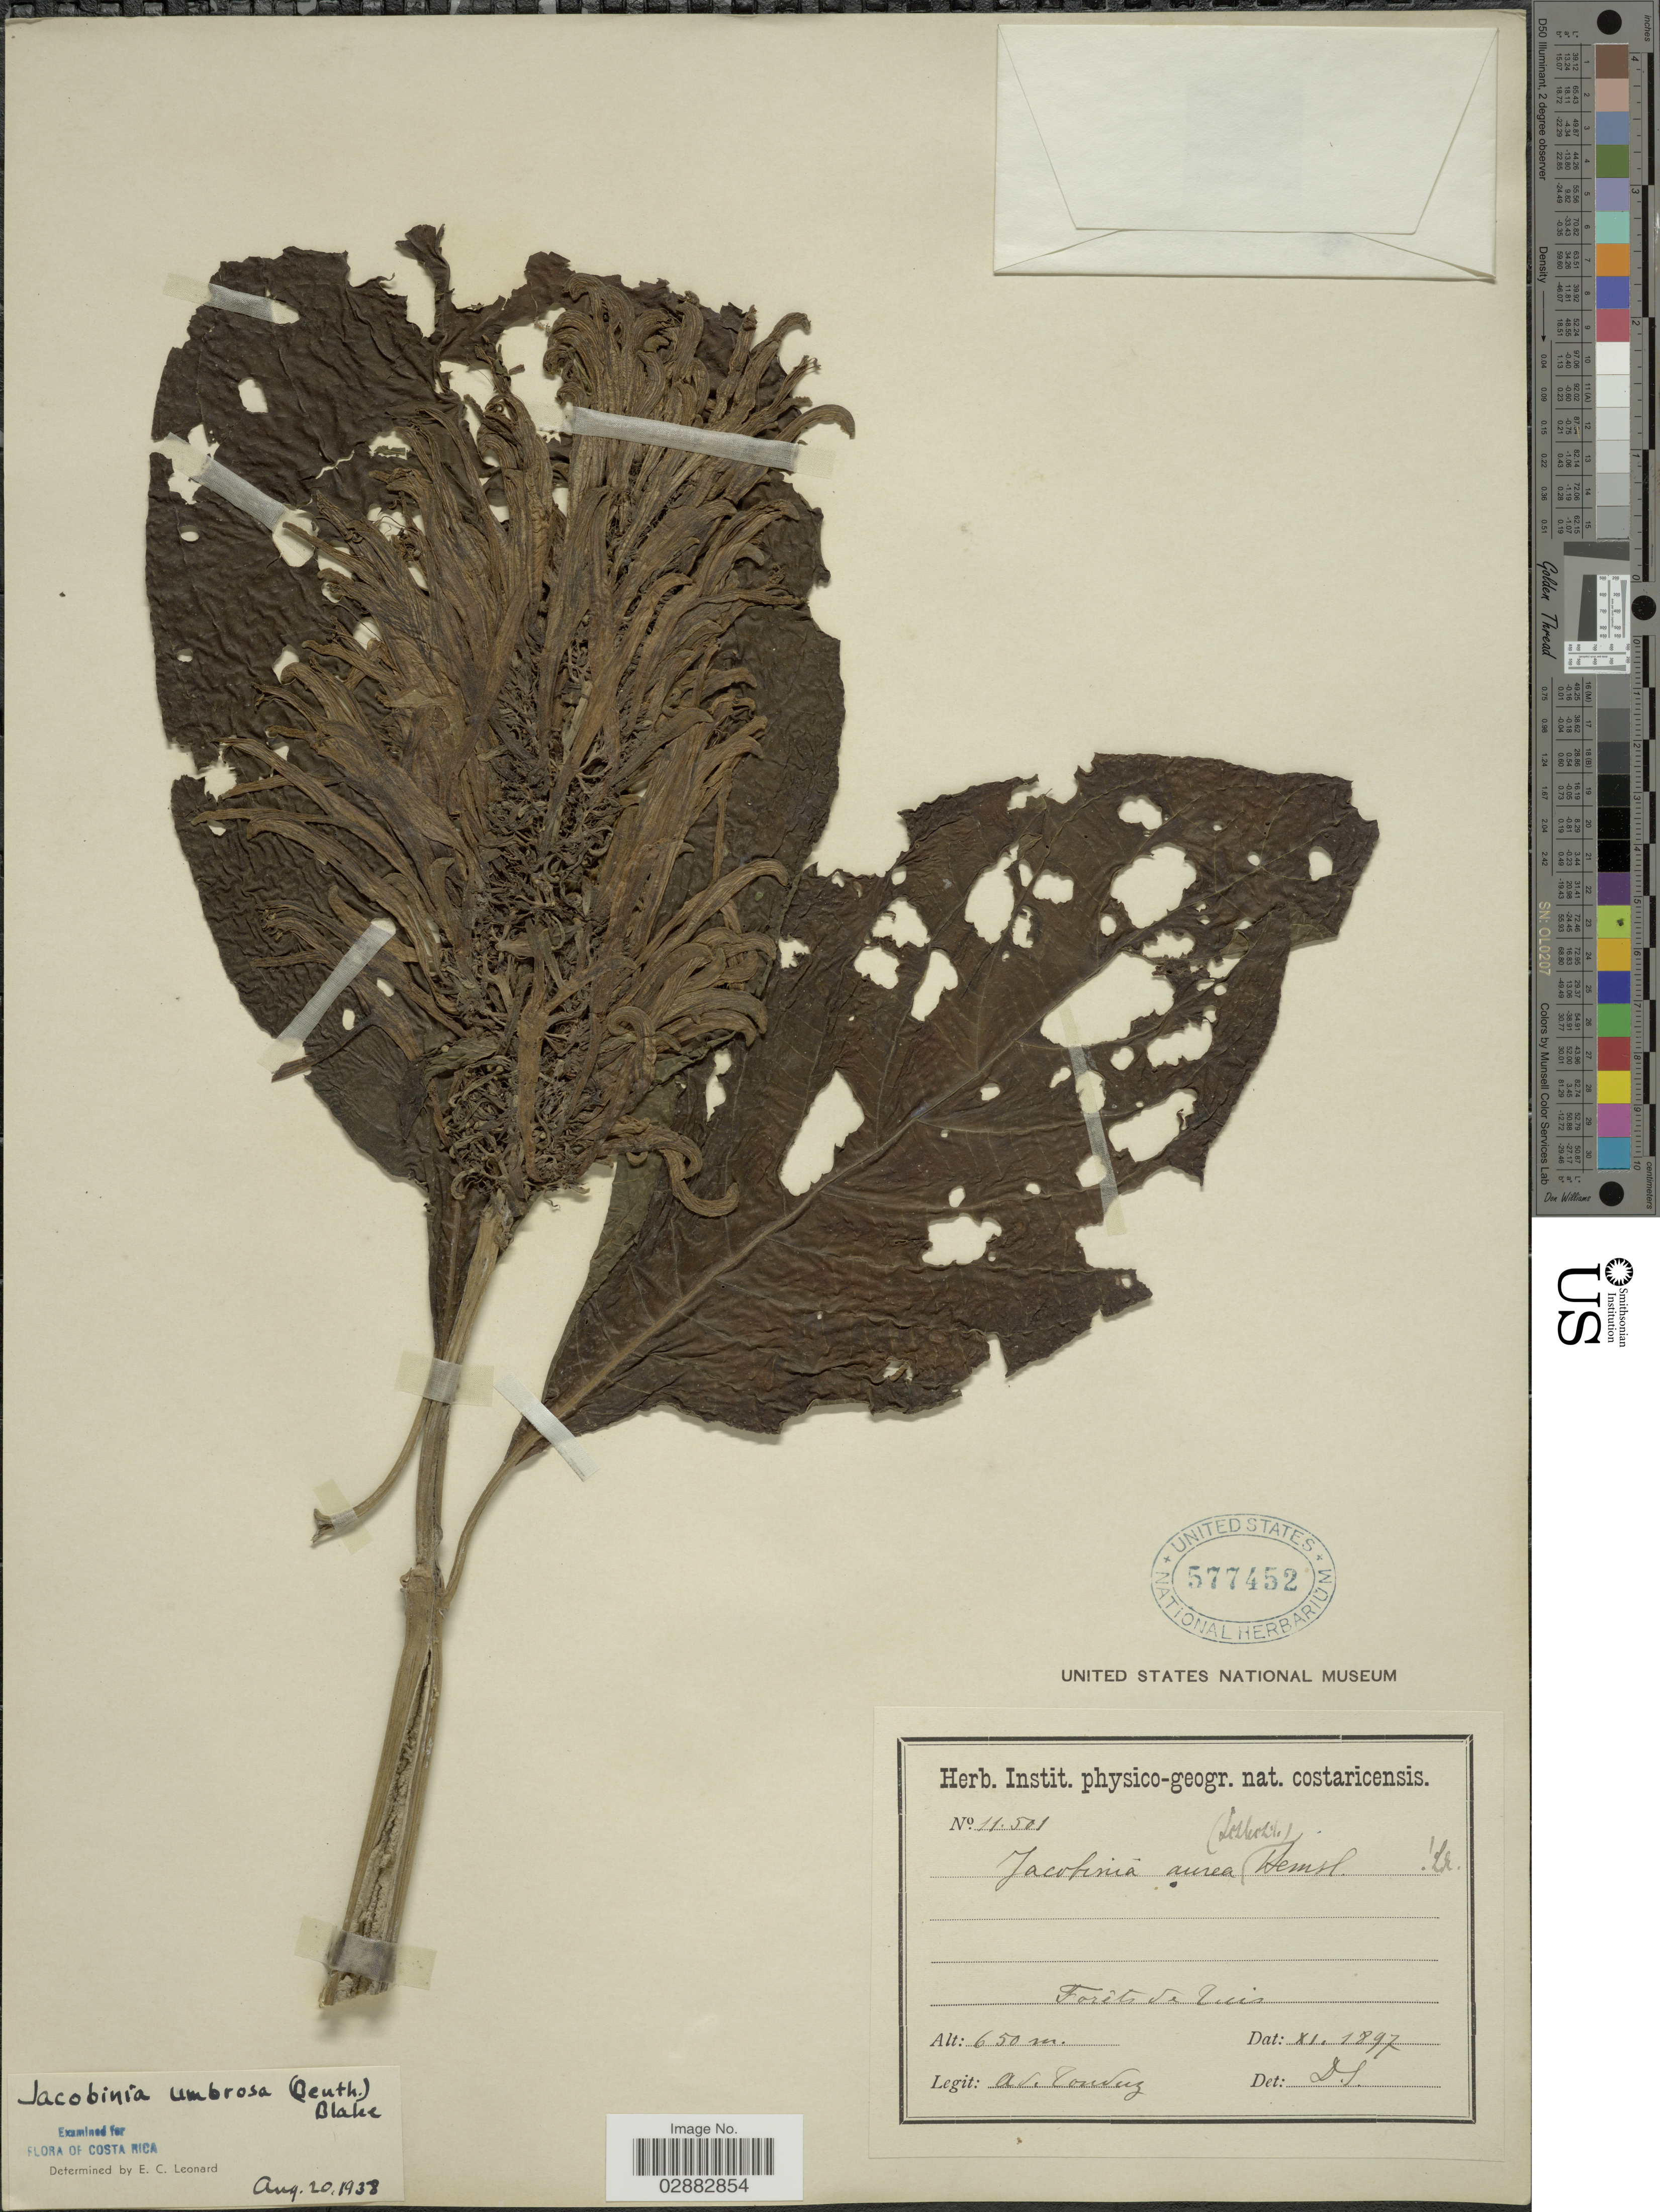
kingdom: Plantae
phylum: Tracheophyta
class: Magnoliopsida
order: Lamiales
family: Acanthaceae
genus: Jacobinia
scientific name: Jacobinia umbrosa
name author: (Benth.) S.F. Blake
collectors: A. Tonduz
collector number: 11501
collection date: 1897-11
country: Costa Rica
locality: Forêts de Tuis.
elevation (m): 650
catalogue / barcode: US 577452